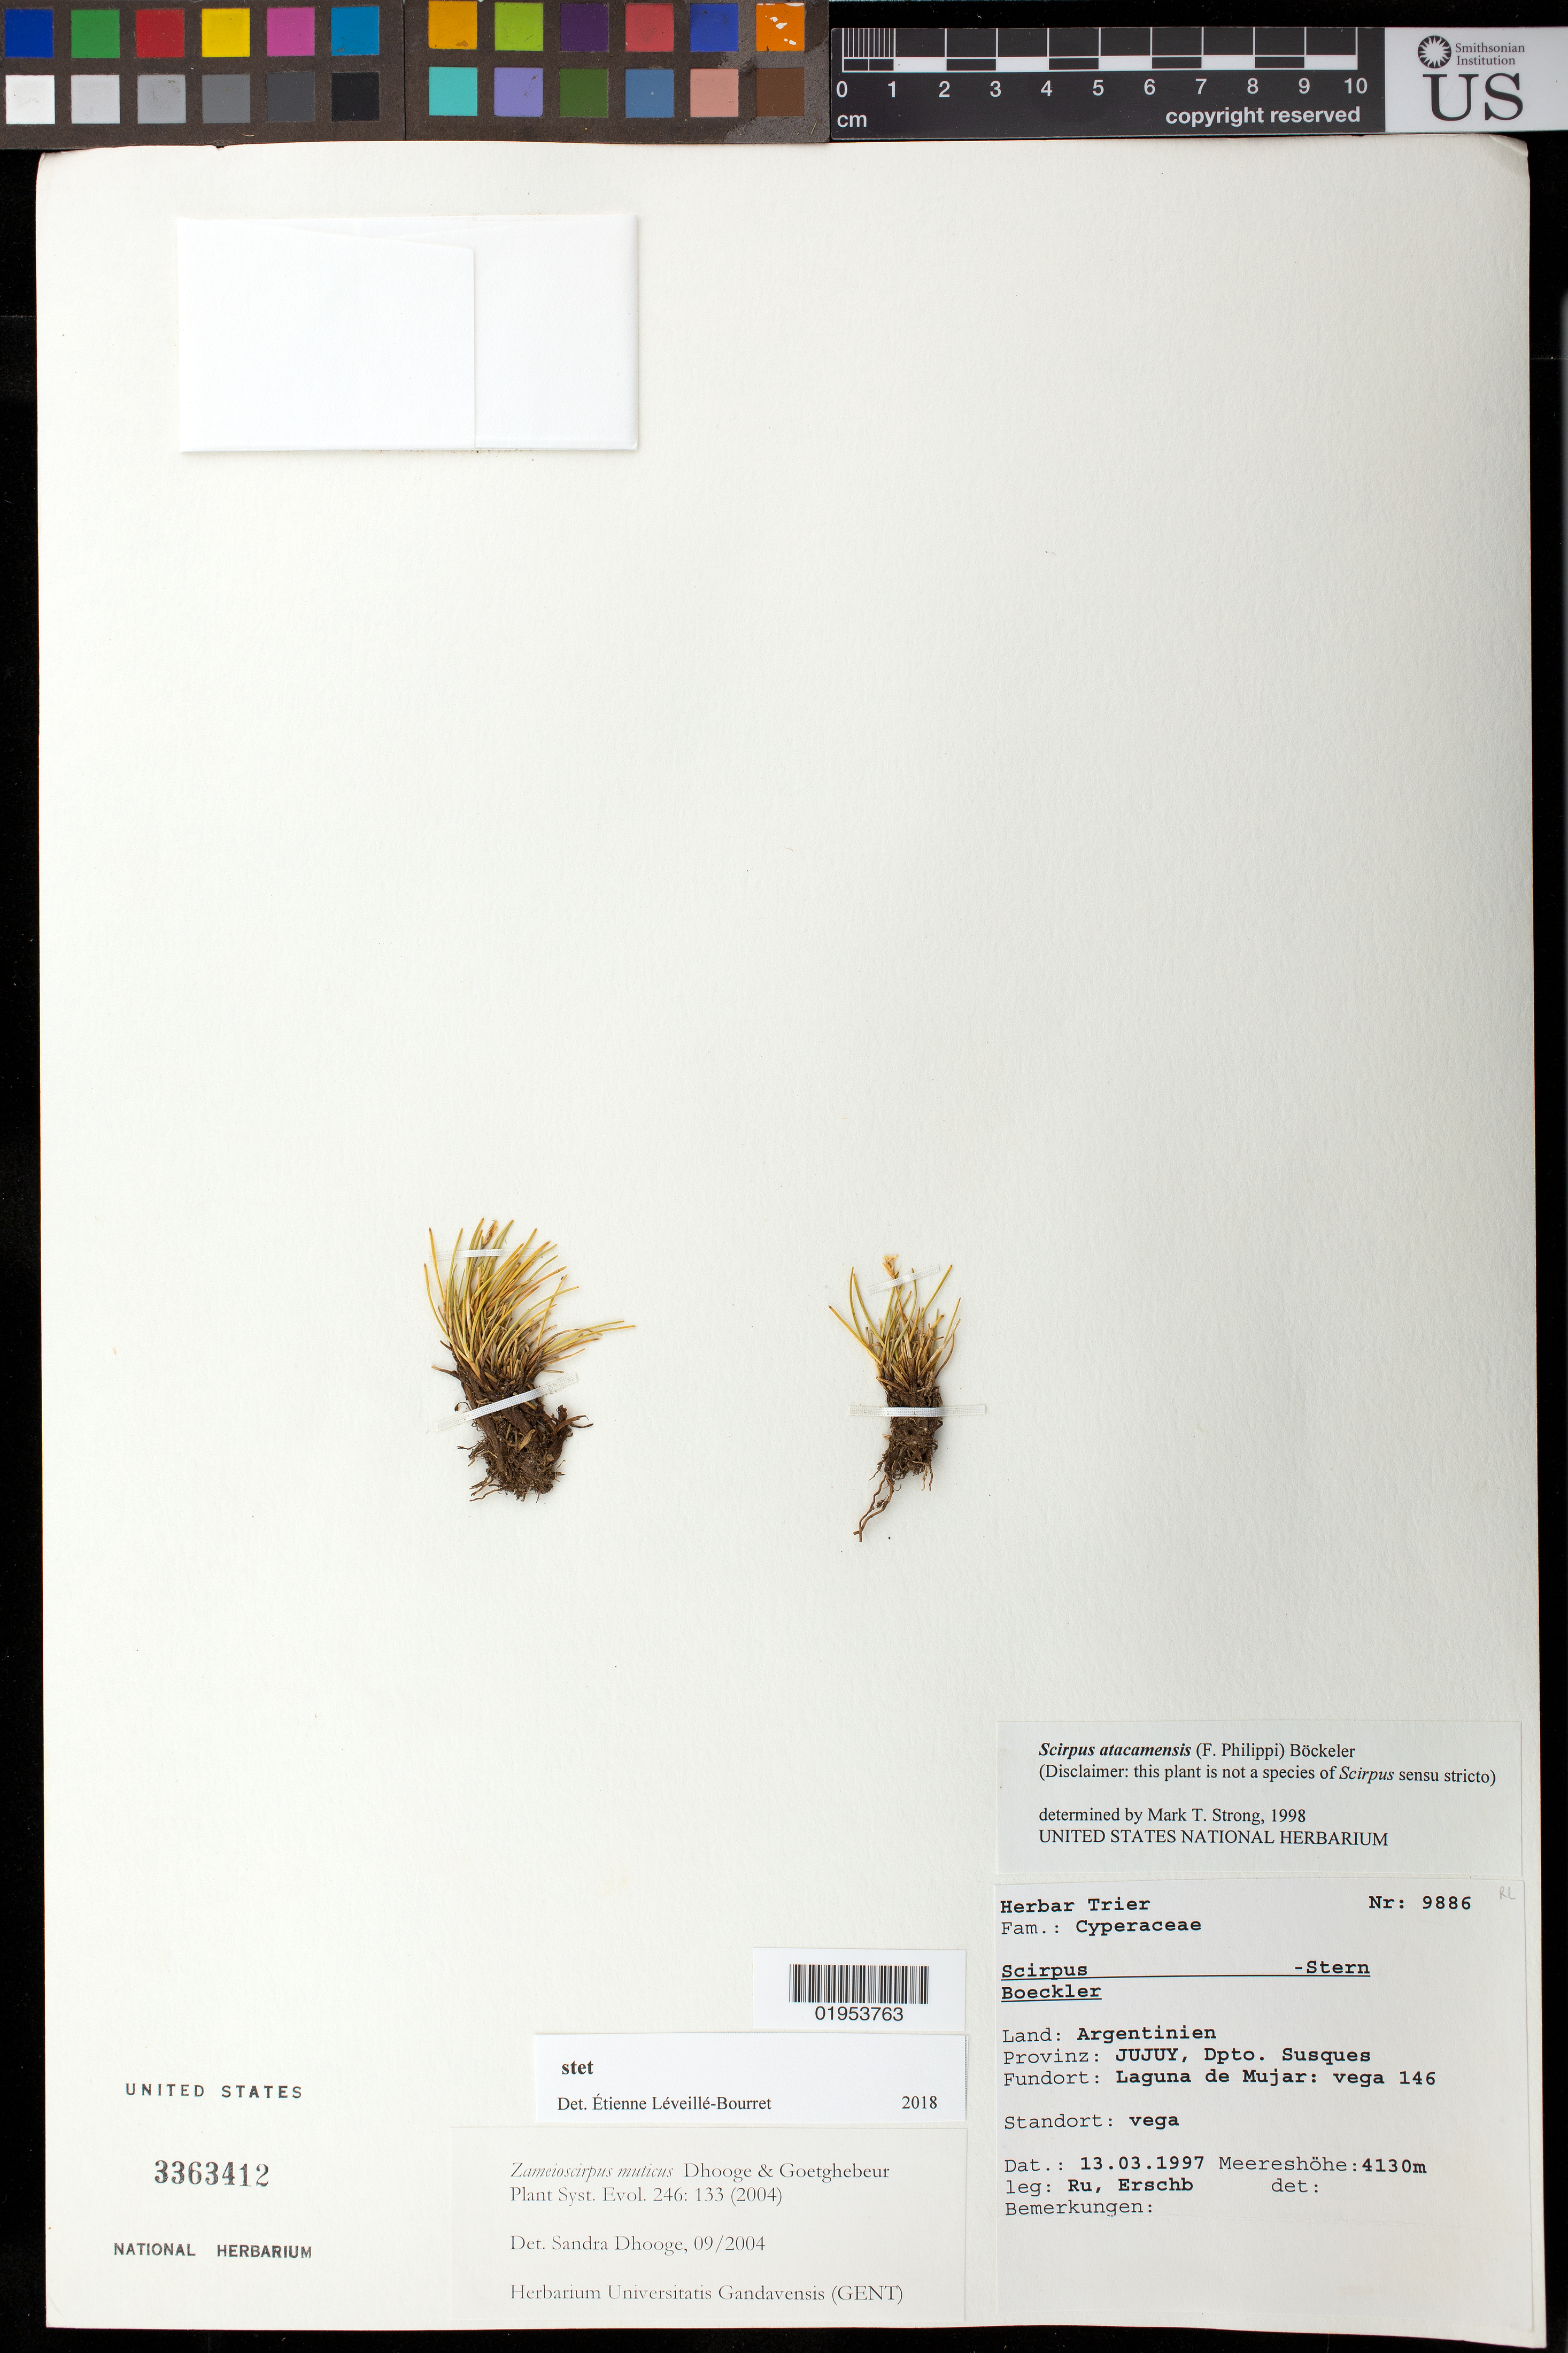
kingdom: Plantae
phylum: Tracheophyta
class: Liliopsida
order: Poales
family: Cyperaceae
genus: Zameioscirpus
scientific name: Zameioscirpus muticus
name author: Dhooge & Goetgh.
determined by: Dhooge, S.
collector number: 9886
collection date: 1997-03-13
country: Argentina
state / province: Jujuy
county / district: Susques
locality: Laguna de Mujar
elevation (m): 4130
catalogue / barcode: US 3363412